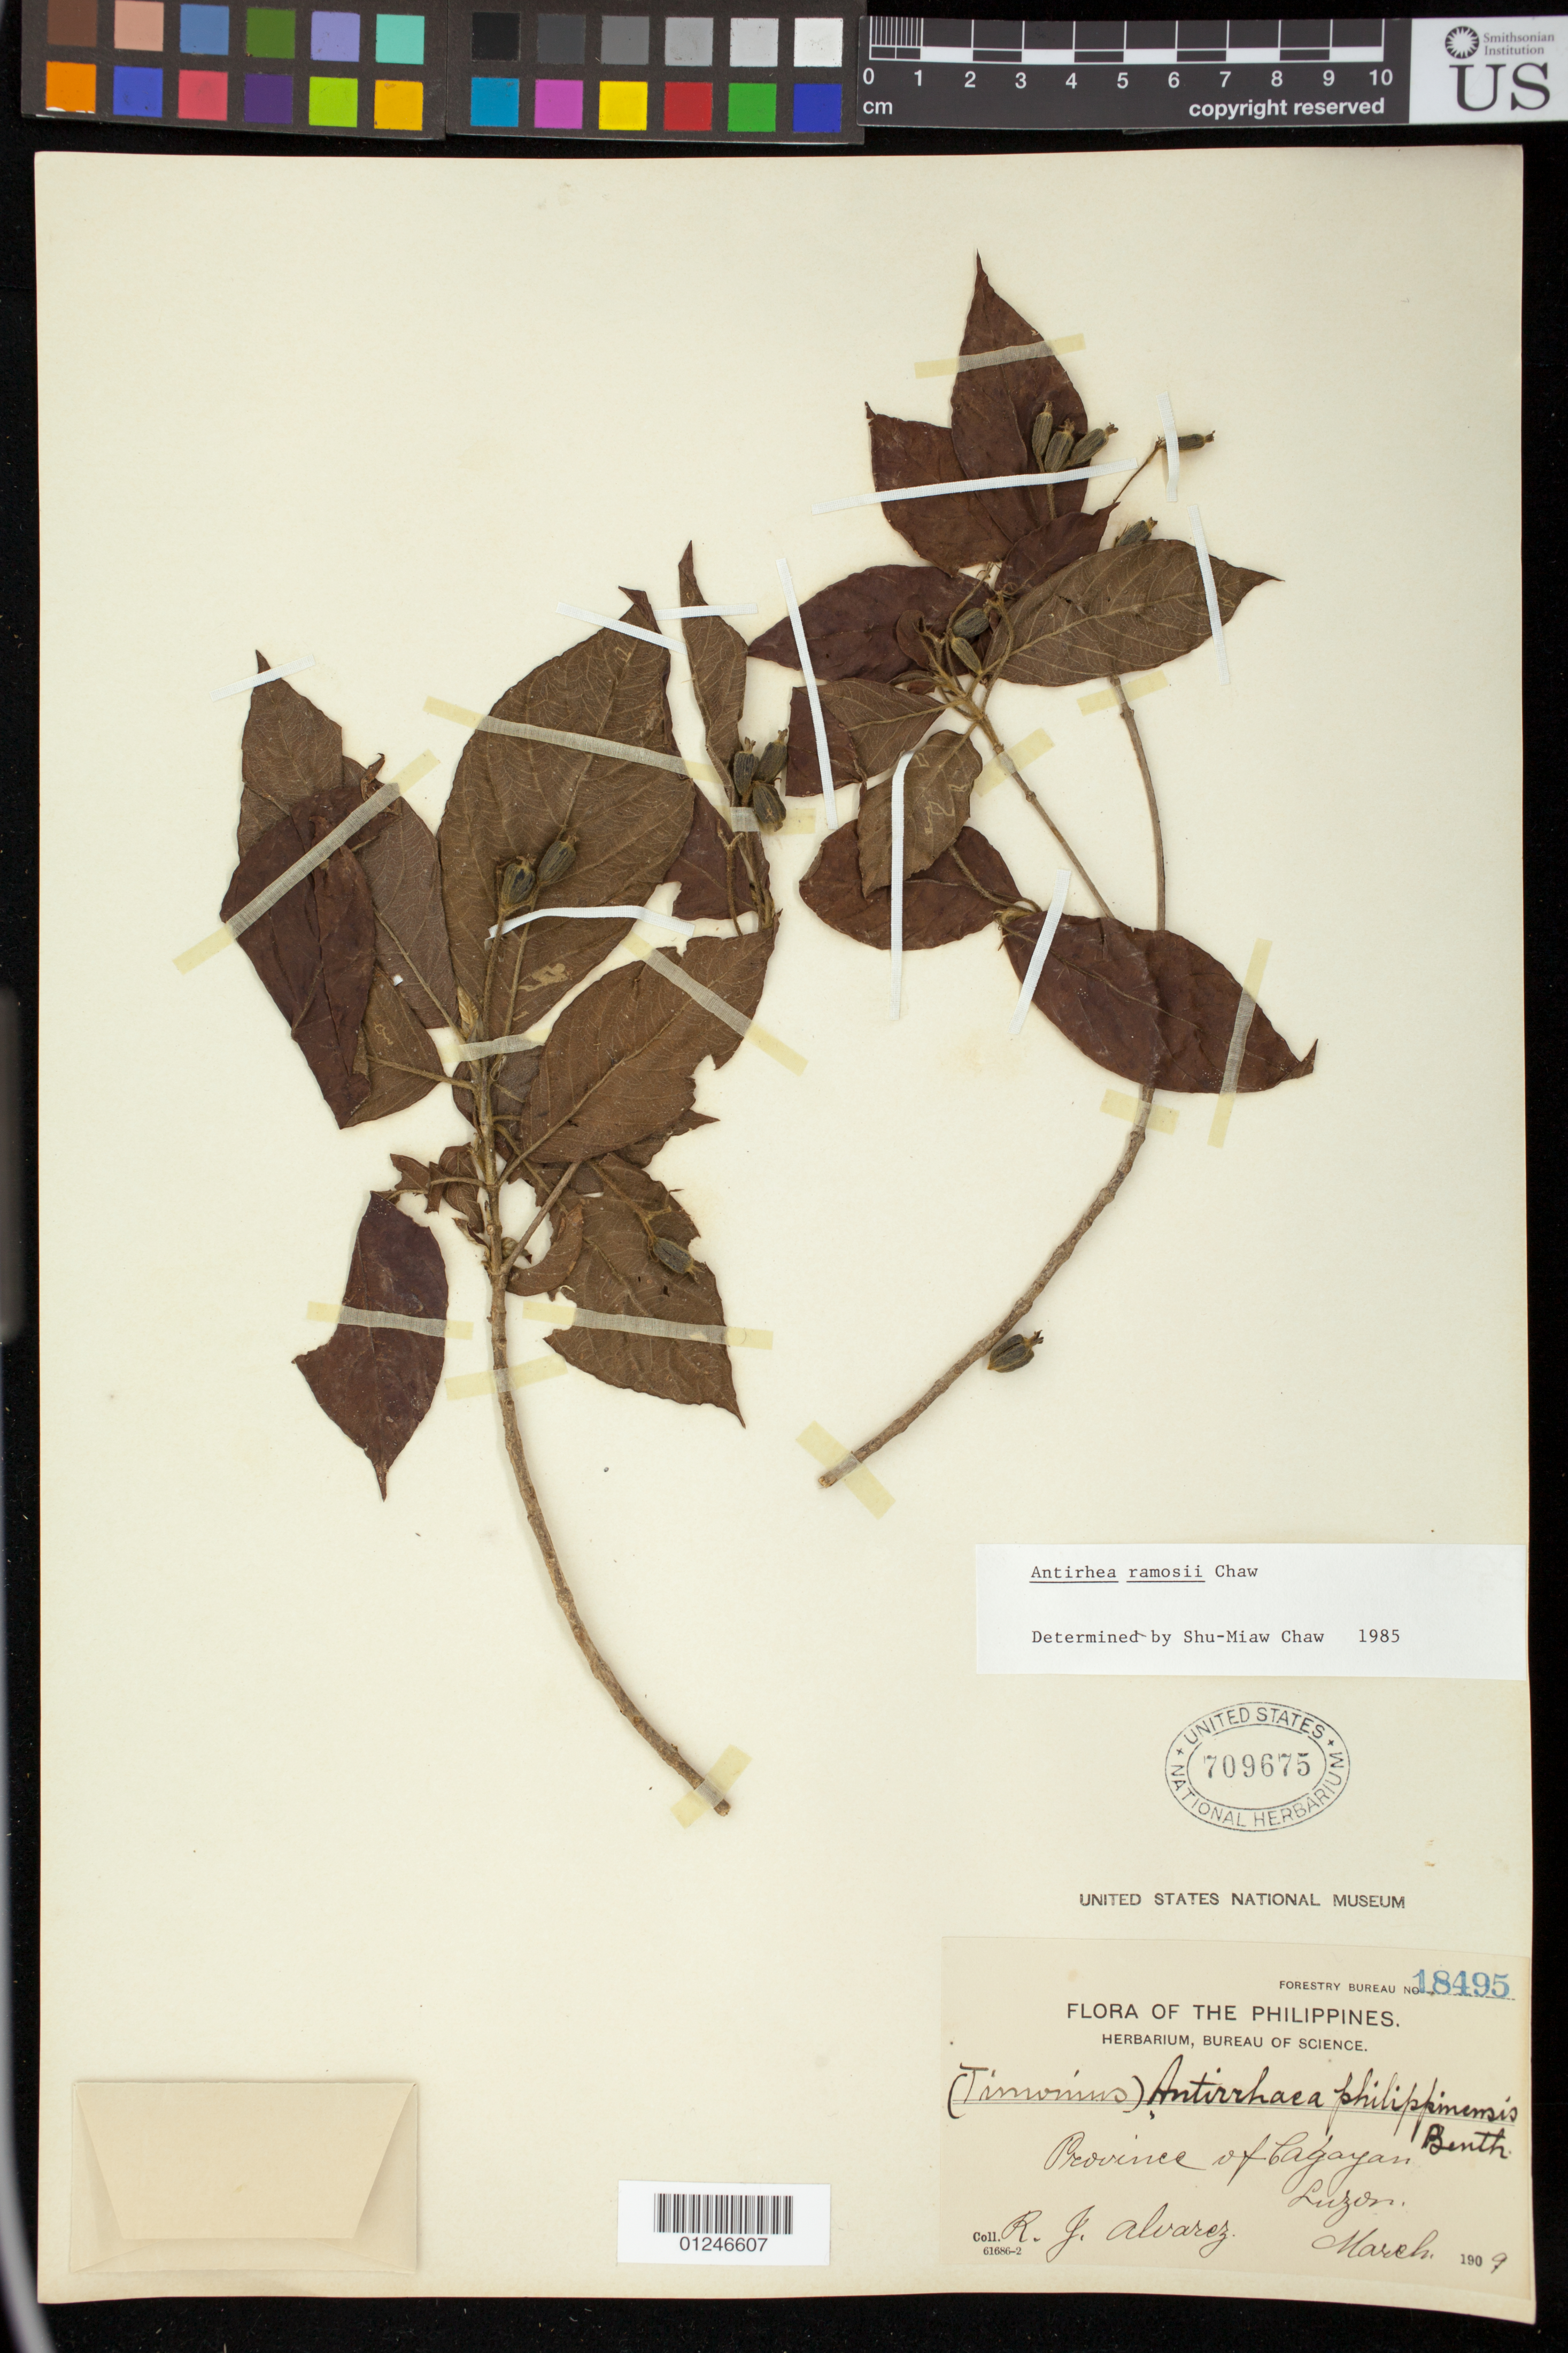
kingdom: Plantae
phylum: Tracheophyta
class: Magnoliopsida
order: Gentianales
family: Rubiaceae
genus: Guettardella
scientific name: Guettardella ramosii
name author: (Chaw ex) J.G. Chavez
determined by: Chavez, J. G.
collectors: R. Alvarez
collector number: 61686-2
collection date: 1909-03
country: Philippines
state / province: Cagayan Valley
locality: Province of Cagayan, Luzon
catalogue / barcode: US 709675